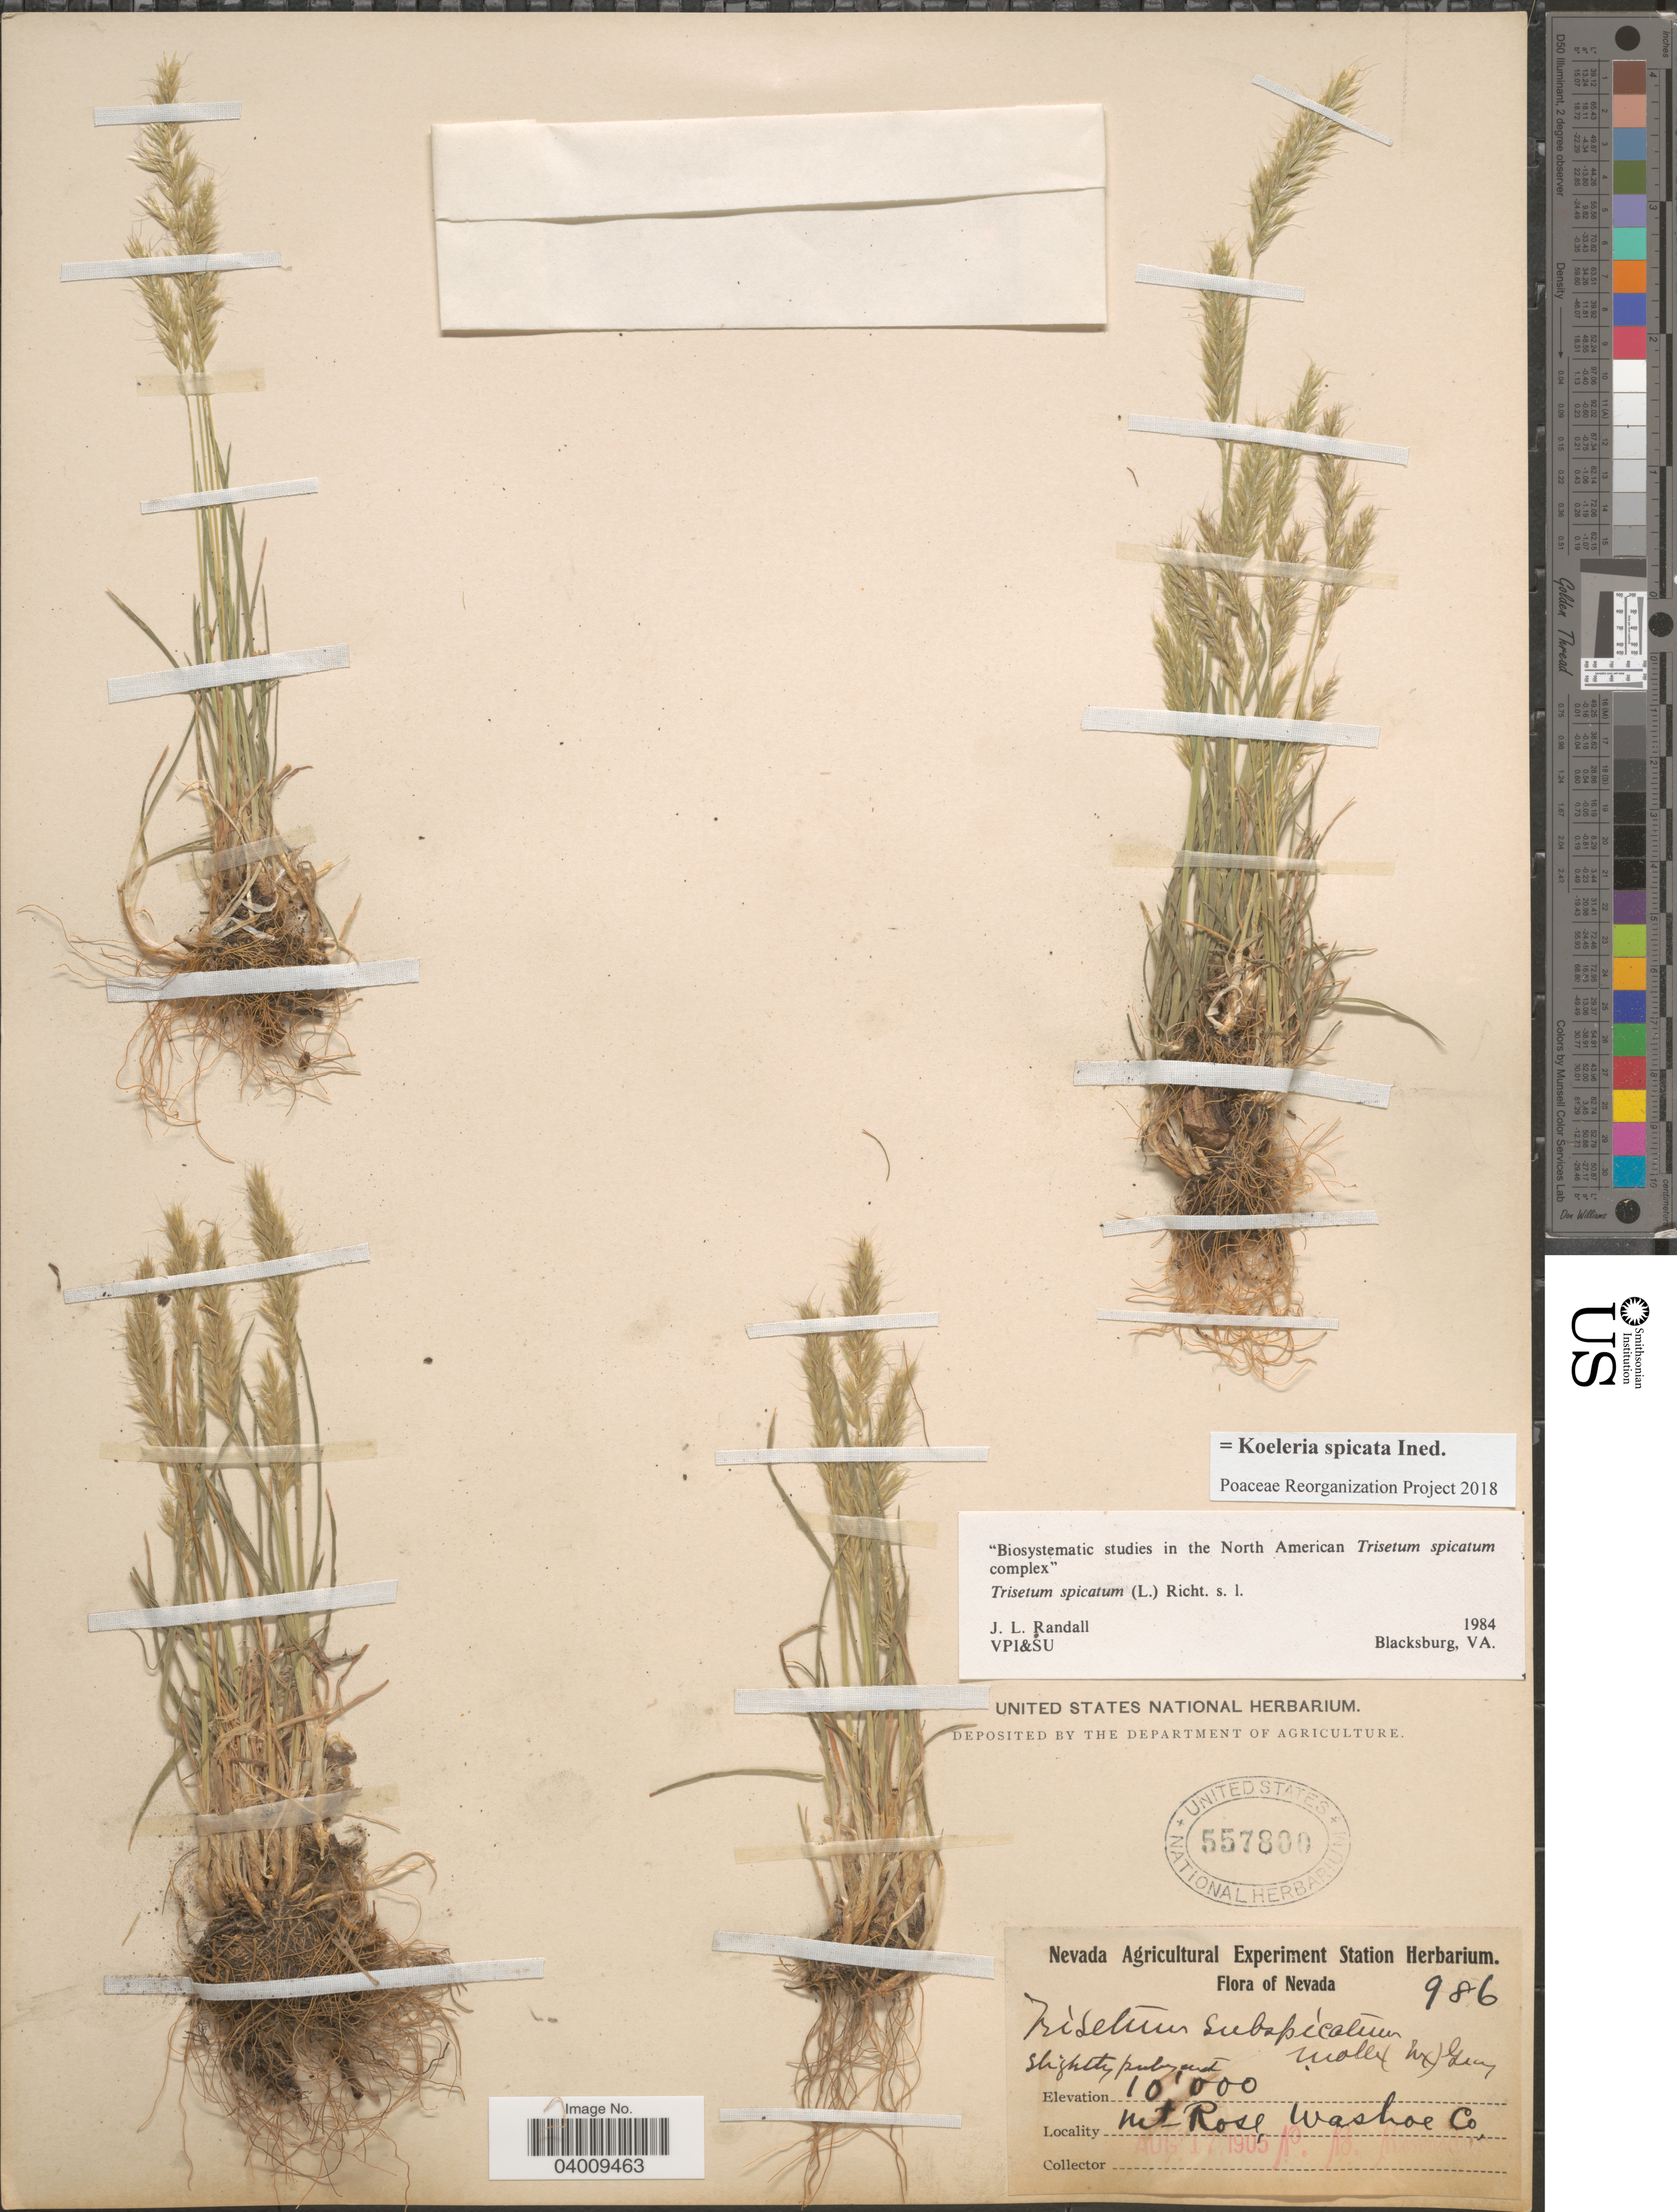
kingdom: Plantae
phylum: Tracheophyta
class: Liliopsida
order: Poales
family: Poaceae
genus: Koeleria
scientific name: Koeleria spicata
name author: (L.) Barberá et al.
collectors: P. B. Kennedy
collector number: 986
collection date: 1905-08-17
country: United States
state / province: Nevada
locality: Mt. Rose, Washoe Co.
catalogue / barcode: US 557800